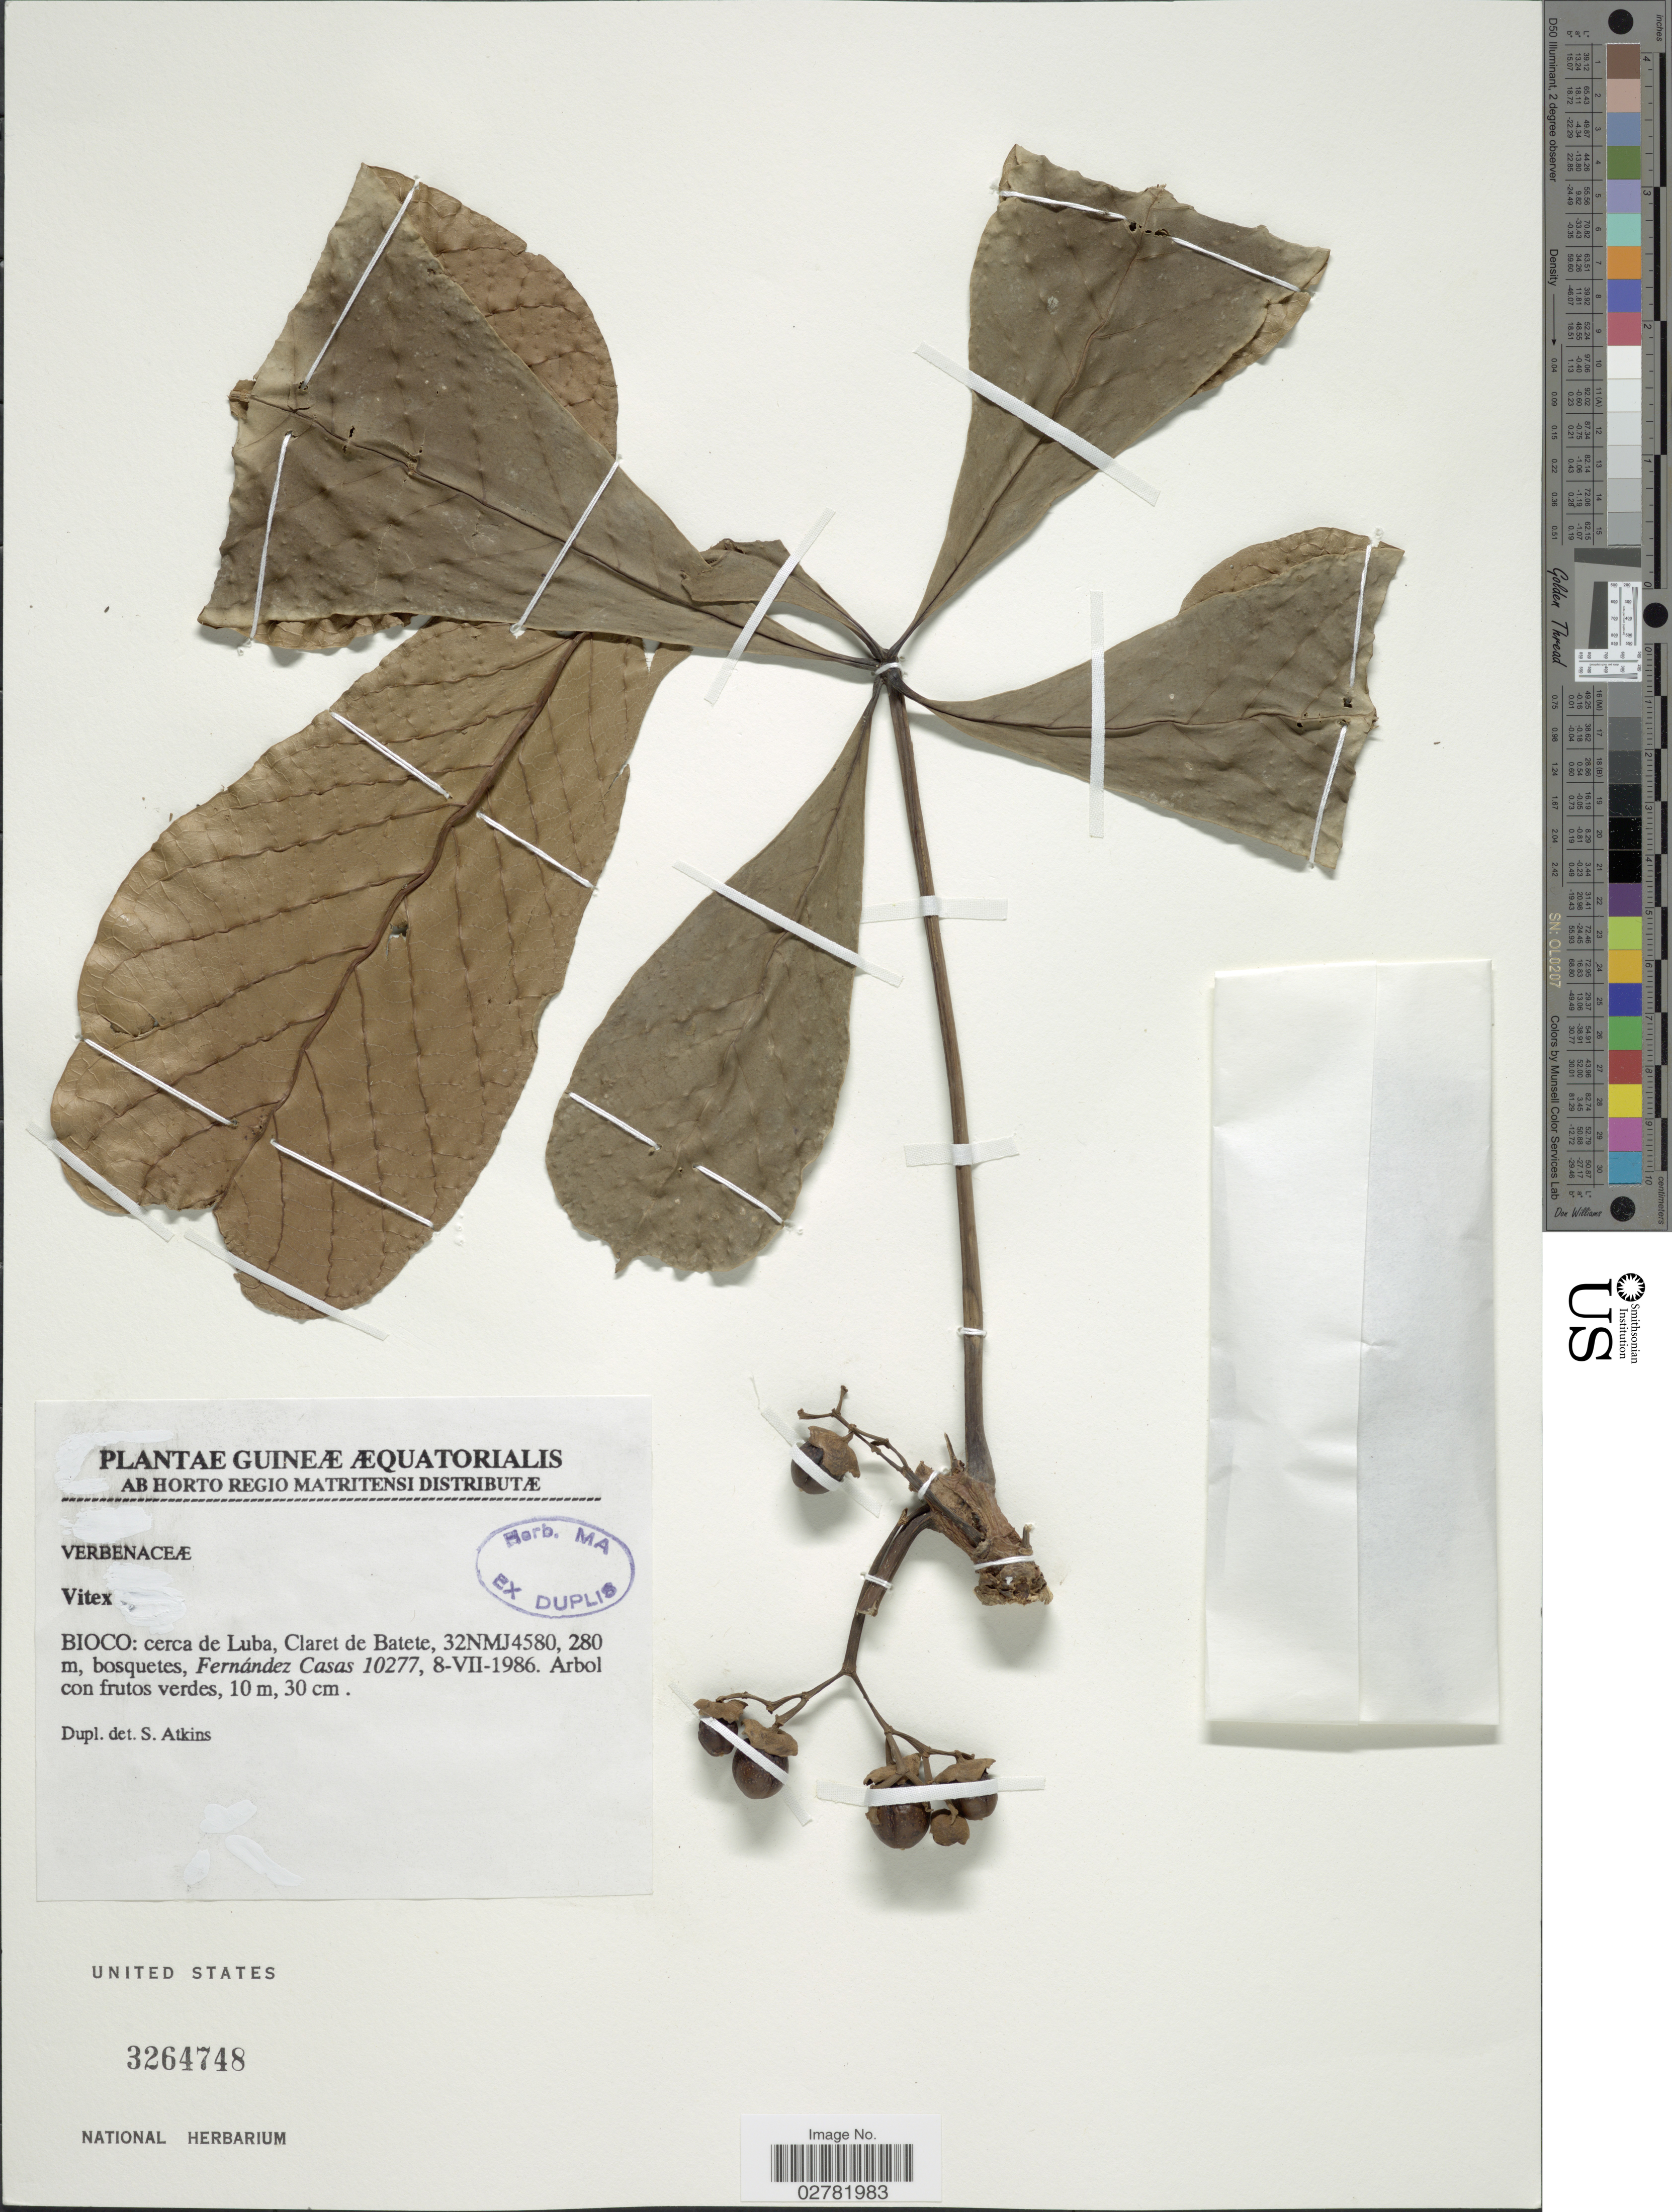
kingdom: Plantae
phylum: Tracheophyta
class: Magnoliopsida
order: Lamiales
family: Lamiaceae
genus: Vitex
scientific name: Vitex sp.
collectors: F. Casas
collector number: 10277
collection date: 1986-07-08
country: Equatorial Guinea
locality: Guineæ Æquatorialis. Bioco: cerca de Luba, Claret de Batete, 32NMK4580.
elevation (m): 280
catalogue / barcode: US 3264748